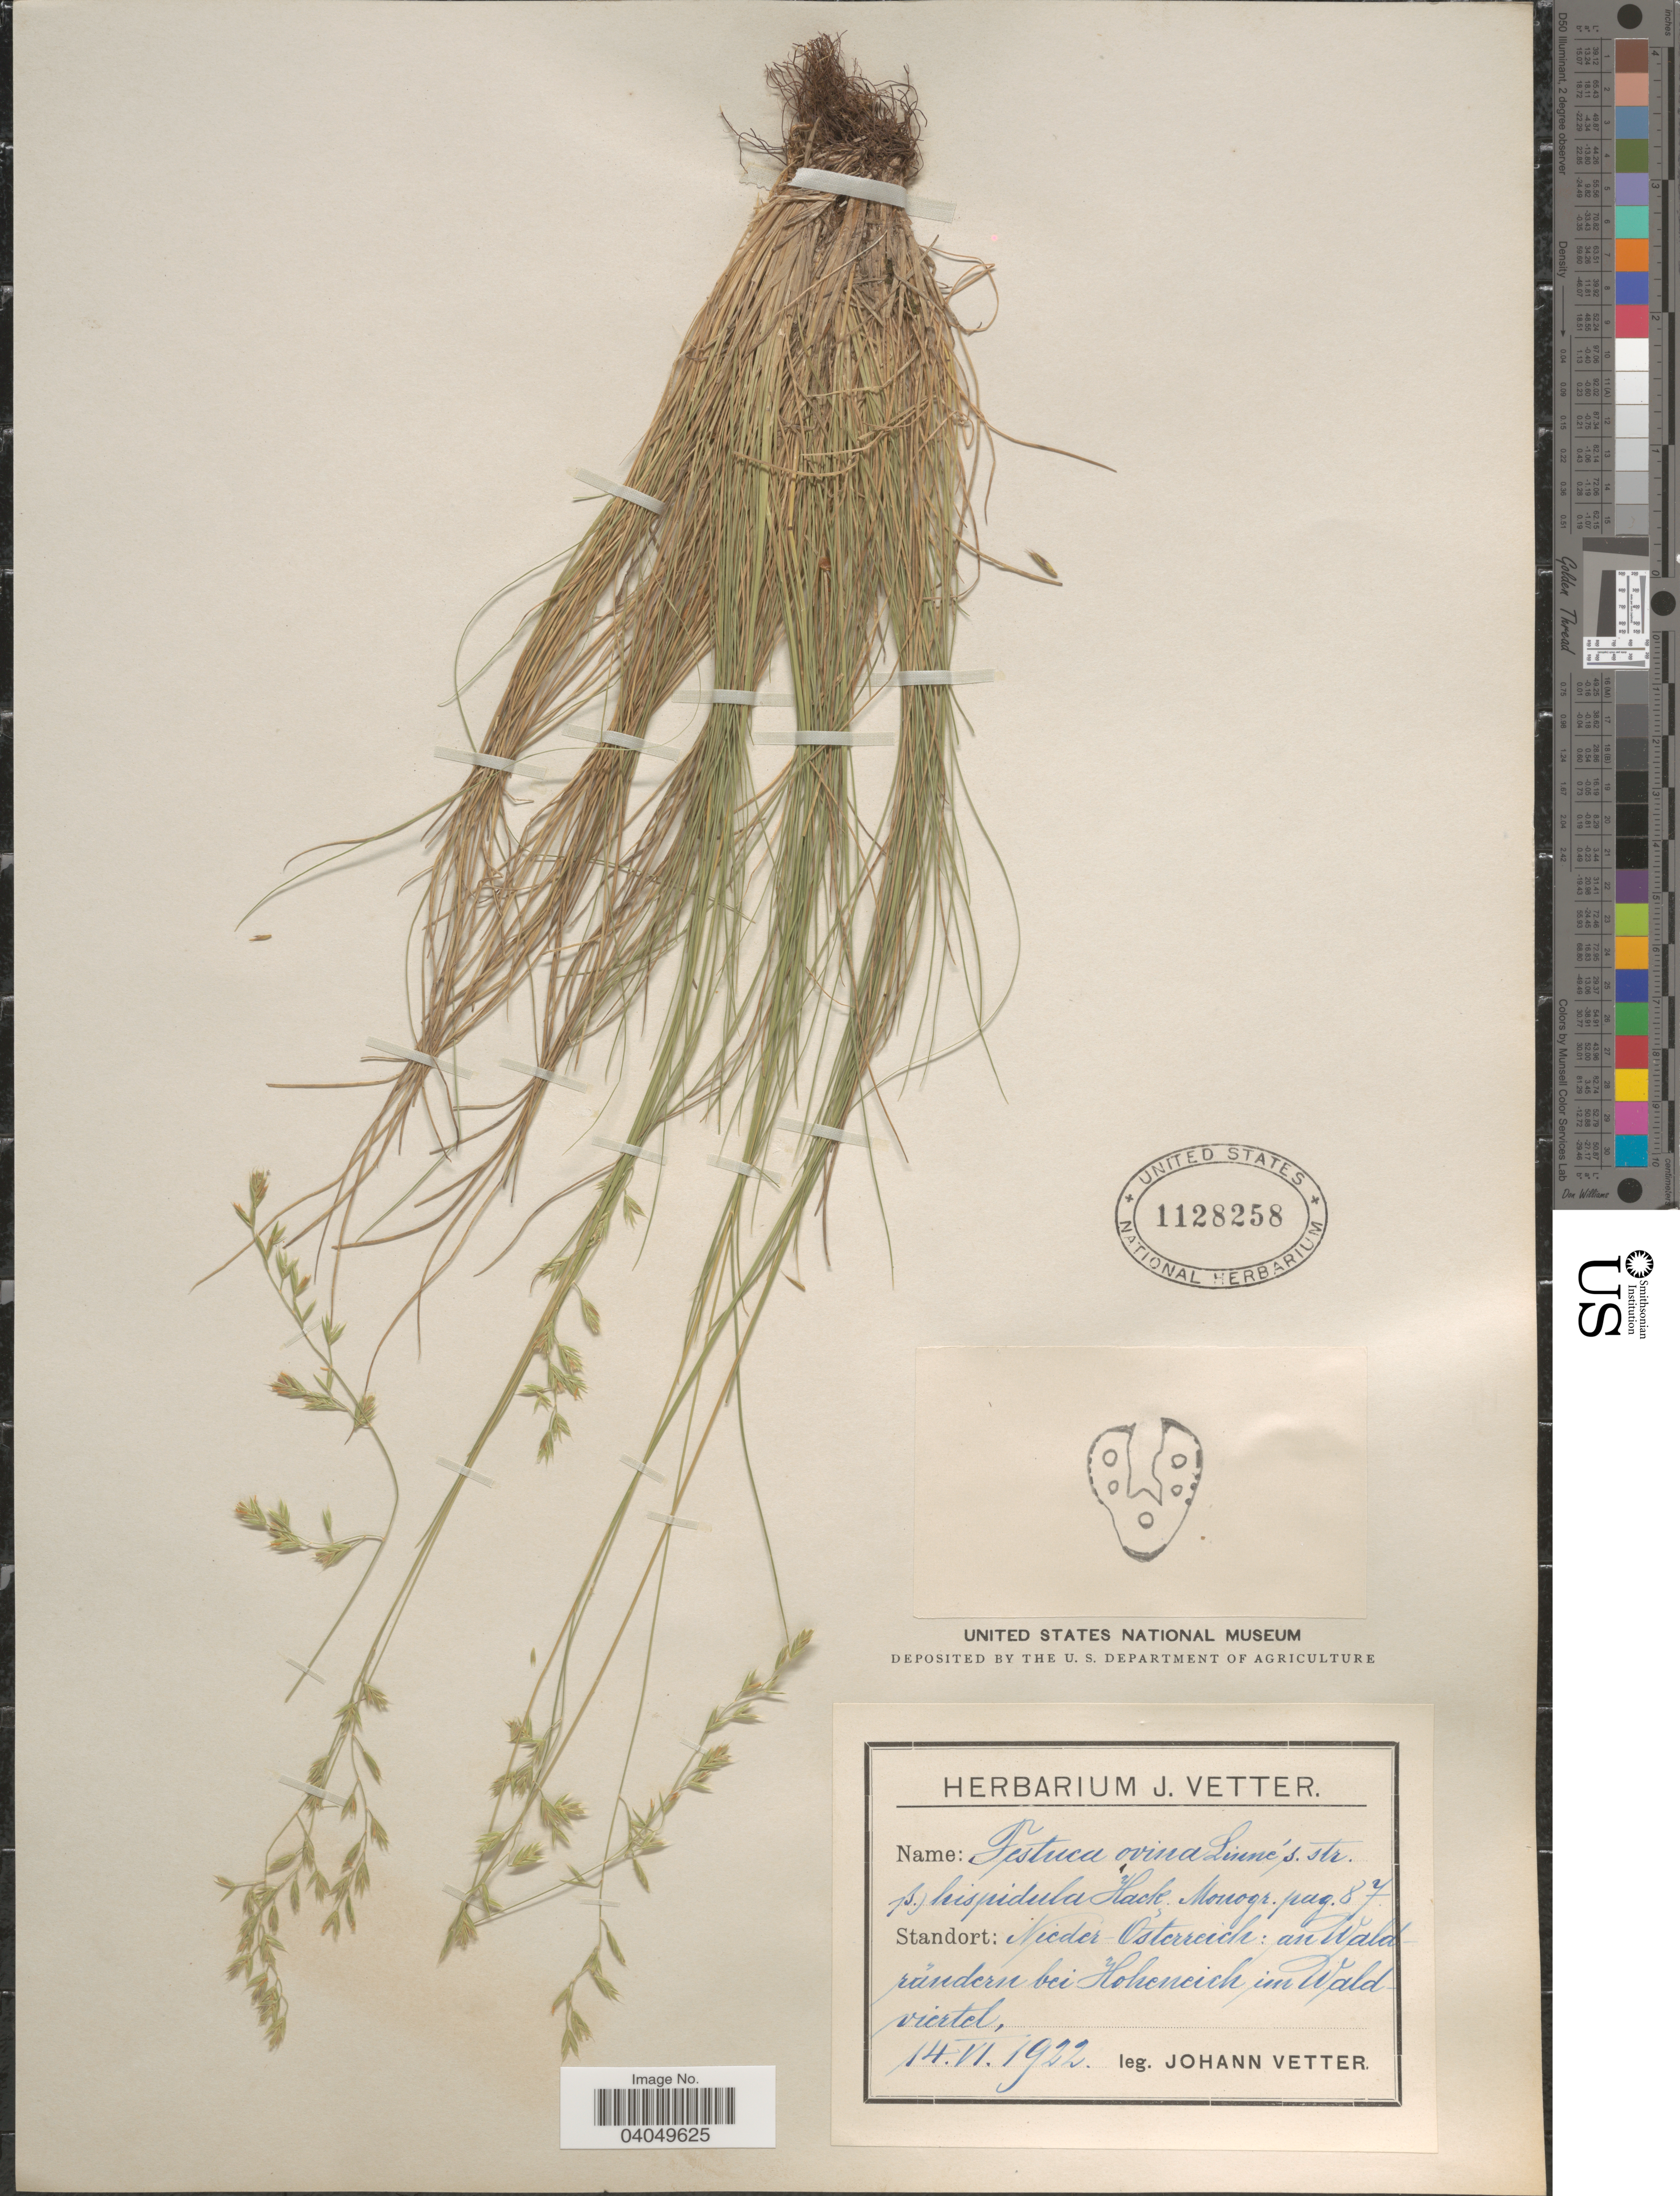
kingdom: Plantae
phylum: Tracheophyta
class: Liliopsida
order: Poales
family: Poaceae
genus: Festuca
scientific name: Festuca ovina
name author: L.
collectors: J. Vetter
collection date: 1922-06-14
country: Austria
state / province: Niederosterreich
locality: Nieder-Osterreich: an Waldrandern bei Hoheneich im Waldviertel.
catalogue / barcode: US 1128258